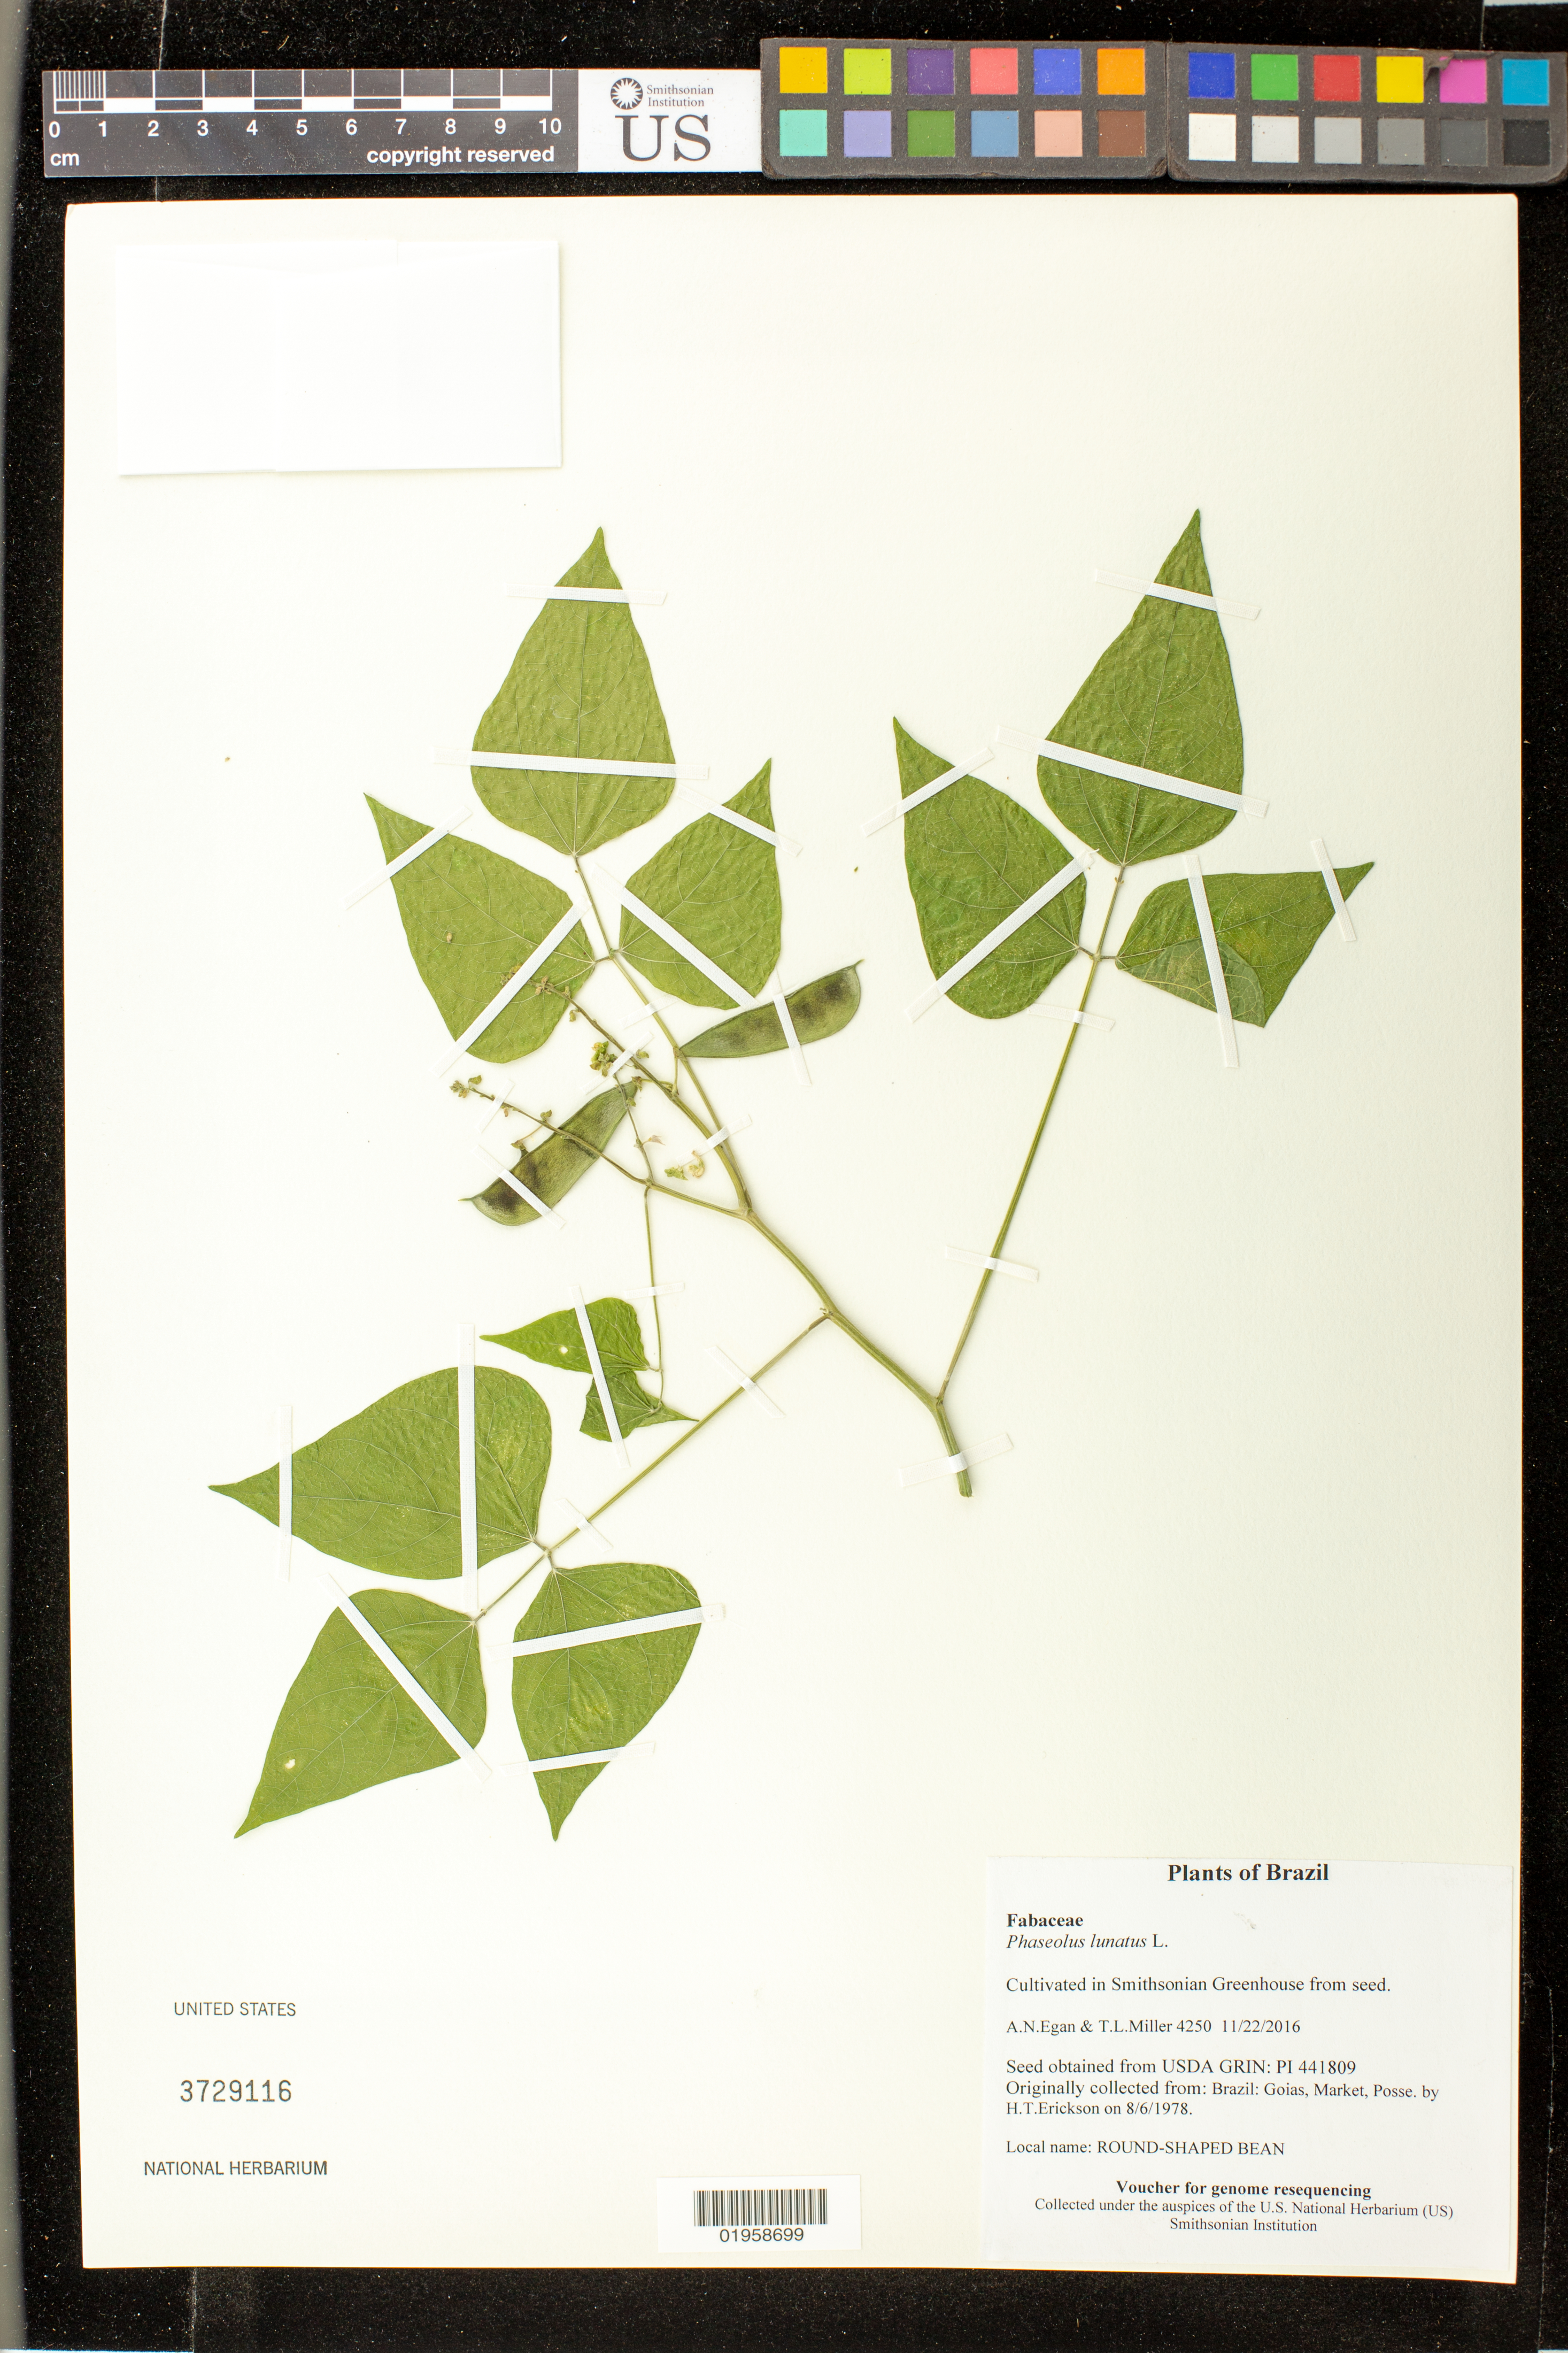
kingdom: Plantae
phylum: Tracheophyta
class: Magnoliopsida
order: Fabales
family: Fabaceae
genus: Phaseolus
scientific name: Phaseolus lunatus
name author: L.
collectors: A. N. Egan & T. L. Miller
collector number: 4250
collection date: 2016-11-22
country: United States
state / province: Maryland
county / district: Prince George's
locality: Smithsonian's Museum Support Ctr; 4210 Suitland Pkwy., NMNH Botany Research Greenhouses. Suitland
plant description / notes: Originally collected in Brazil, Goias, Market, Posse, on 1978-08-06. H.T.Erickson (collector); Grown from seed acquired from the USDA's GRIN seed bank.; Round-Shaped Bean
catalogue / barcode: US 3729116